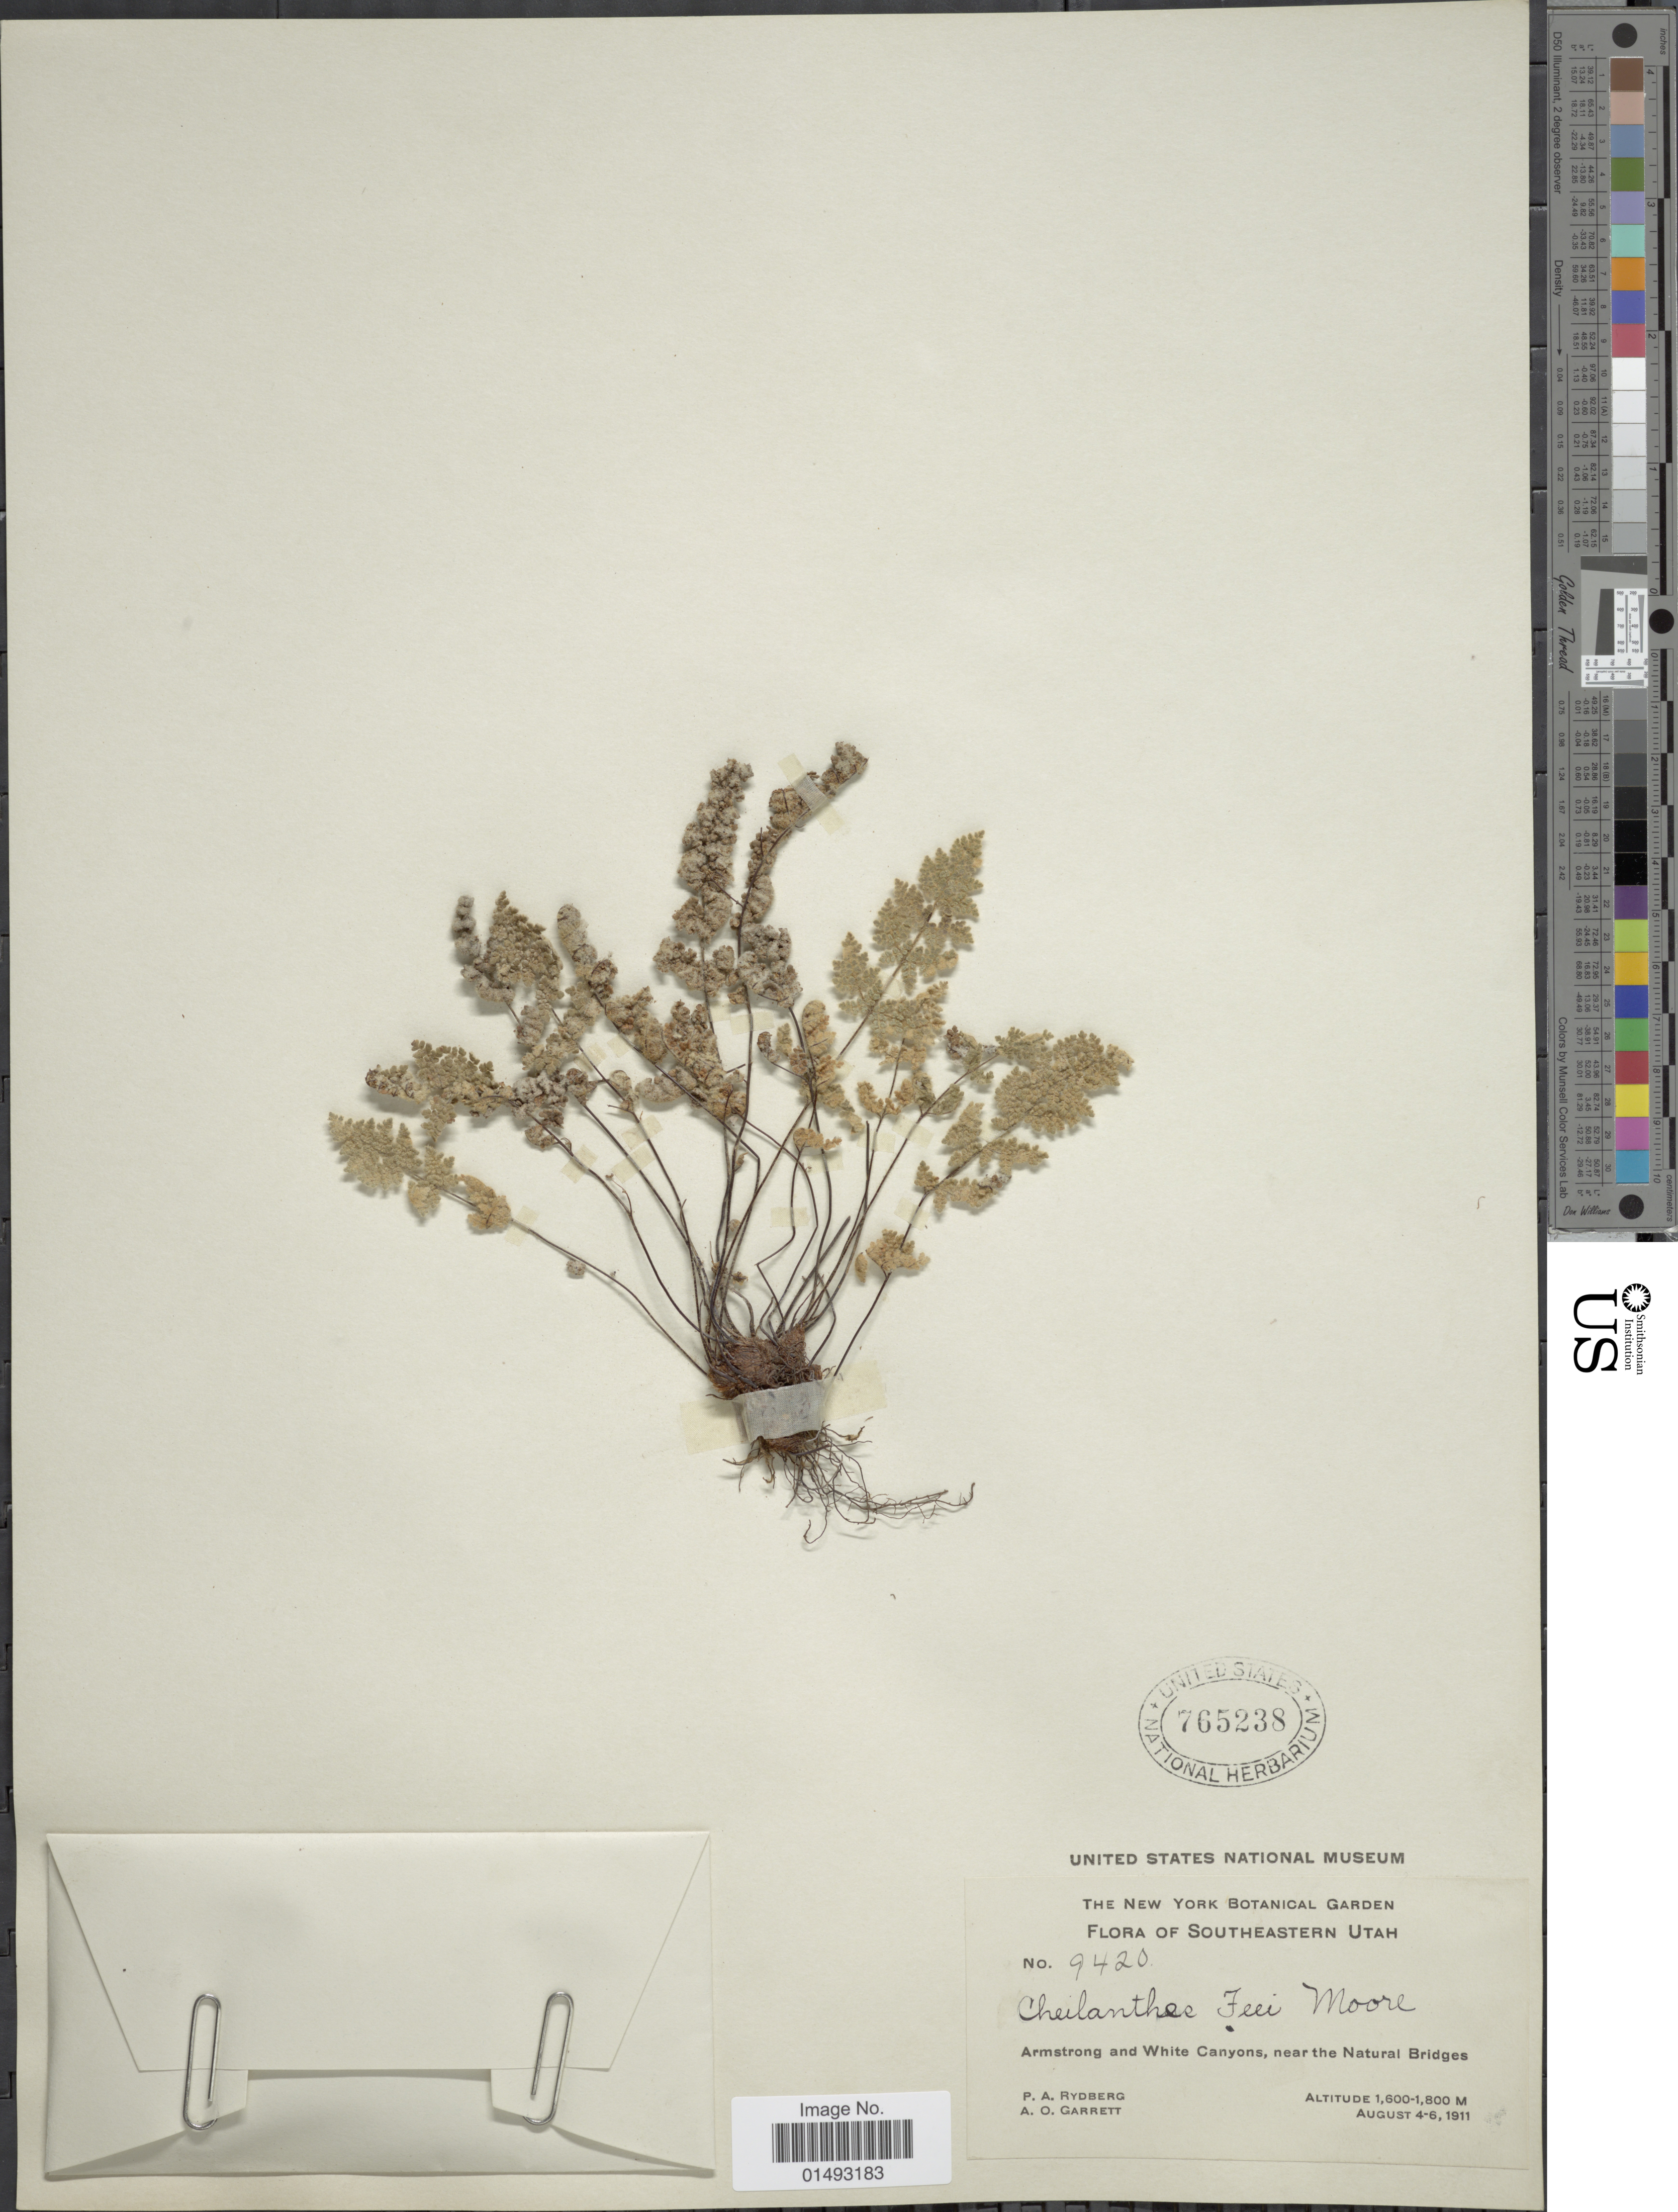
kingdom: Plantae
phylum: Tracheophyta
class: Polypodiopsida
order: Polypodiales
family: Pteridaceae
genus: Myriopteris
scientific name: Myriopteris gracilis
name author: Fée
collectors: P. A. Rydberg & A. O. Garrett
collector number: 9420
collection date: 1911-08-04/1911-08-06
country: United States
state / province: Utah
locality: Southeastern Utah, Armstrong and White Canyons, near the Natural Bridges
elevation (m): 1600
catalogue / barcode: US 765238